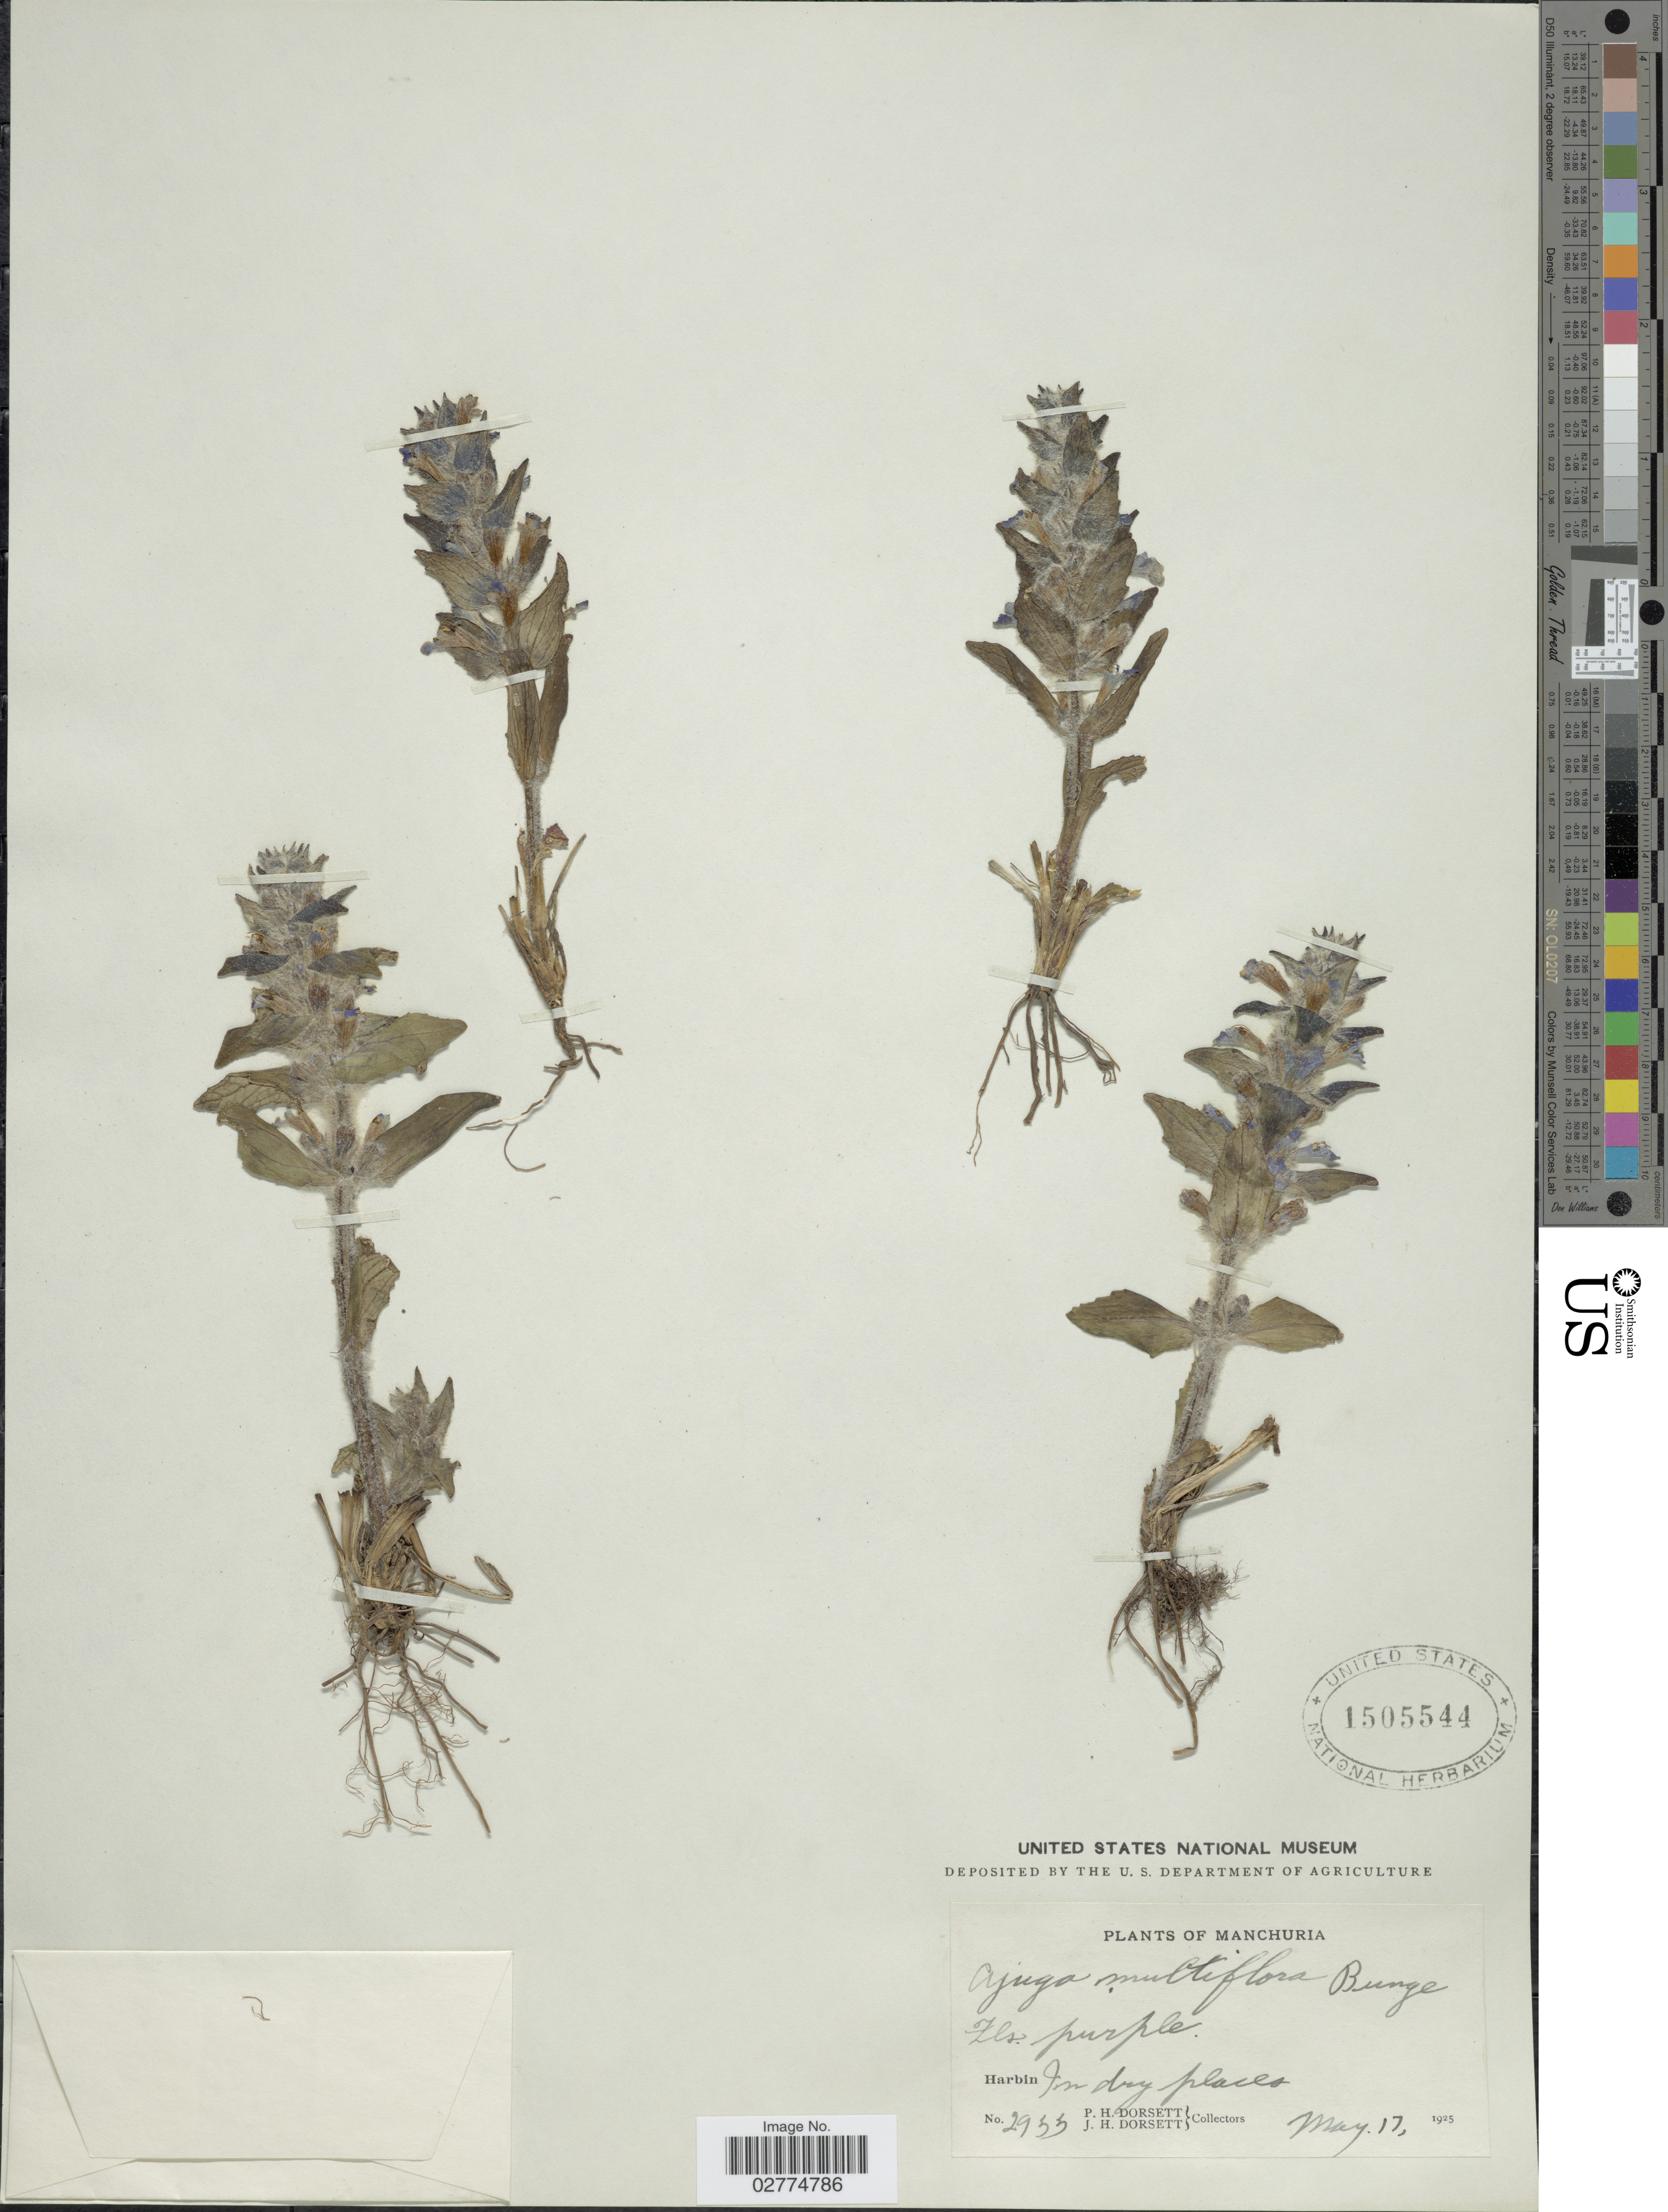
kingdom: Plantae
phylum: Tracheophyta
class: Magnoliopsida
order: Lamiales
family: Lamiaceae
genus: Ajuga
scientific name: Ajuga multiflora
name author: Bunge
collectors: P. H. Dorsett & J. Dorsett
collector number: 2955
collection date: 1925-05-17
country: China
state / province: Heilongjiang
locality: Manchuria, Harbin, In dry places.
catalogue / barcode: US 1505544